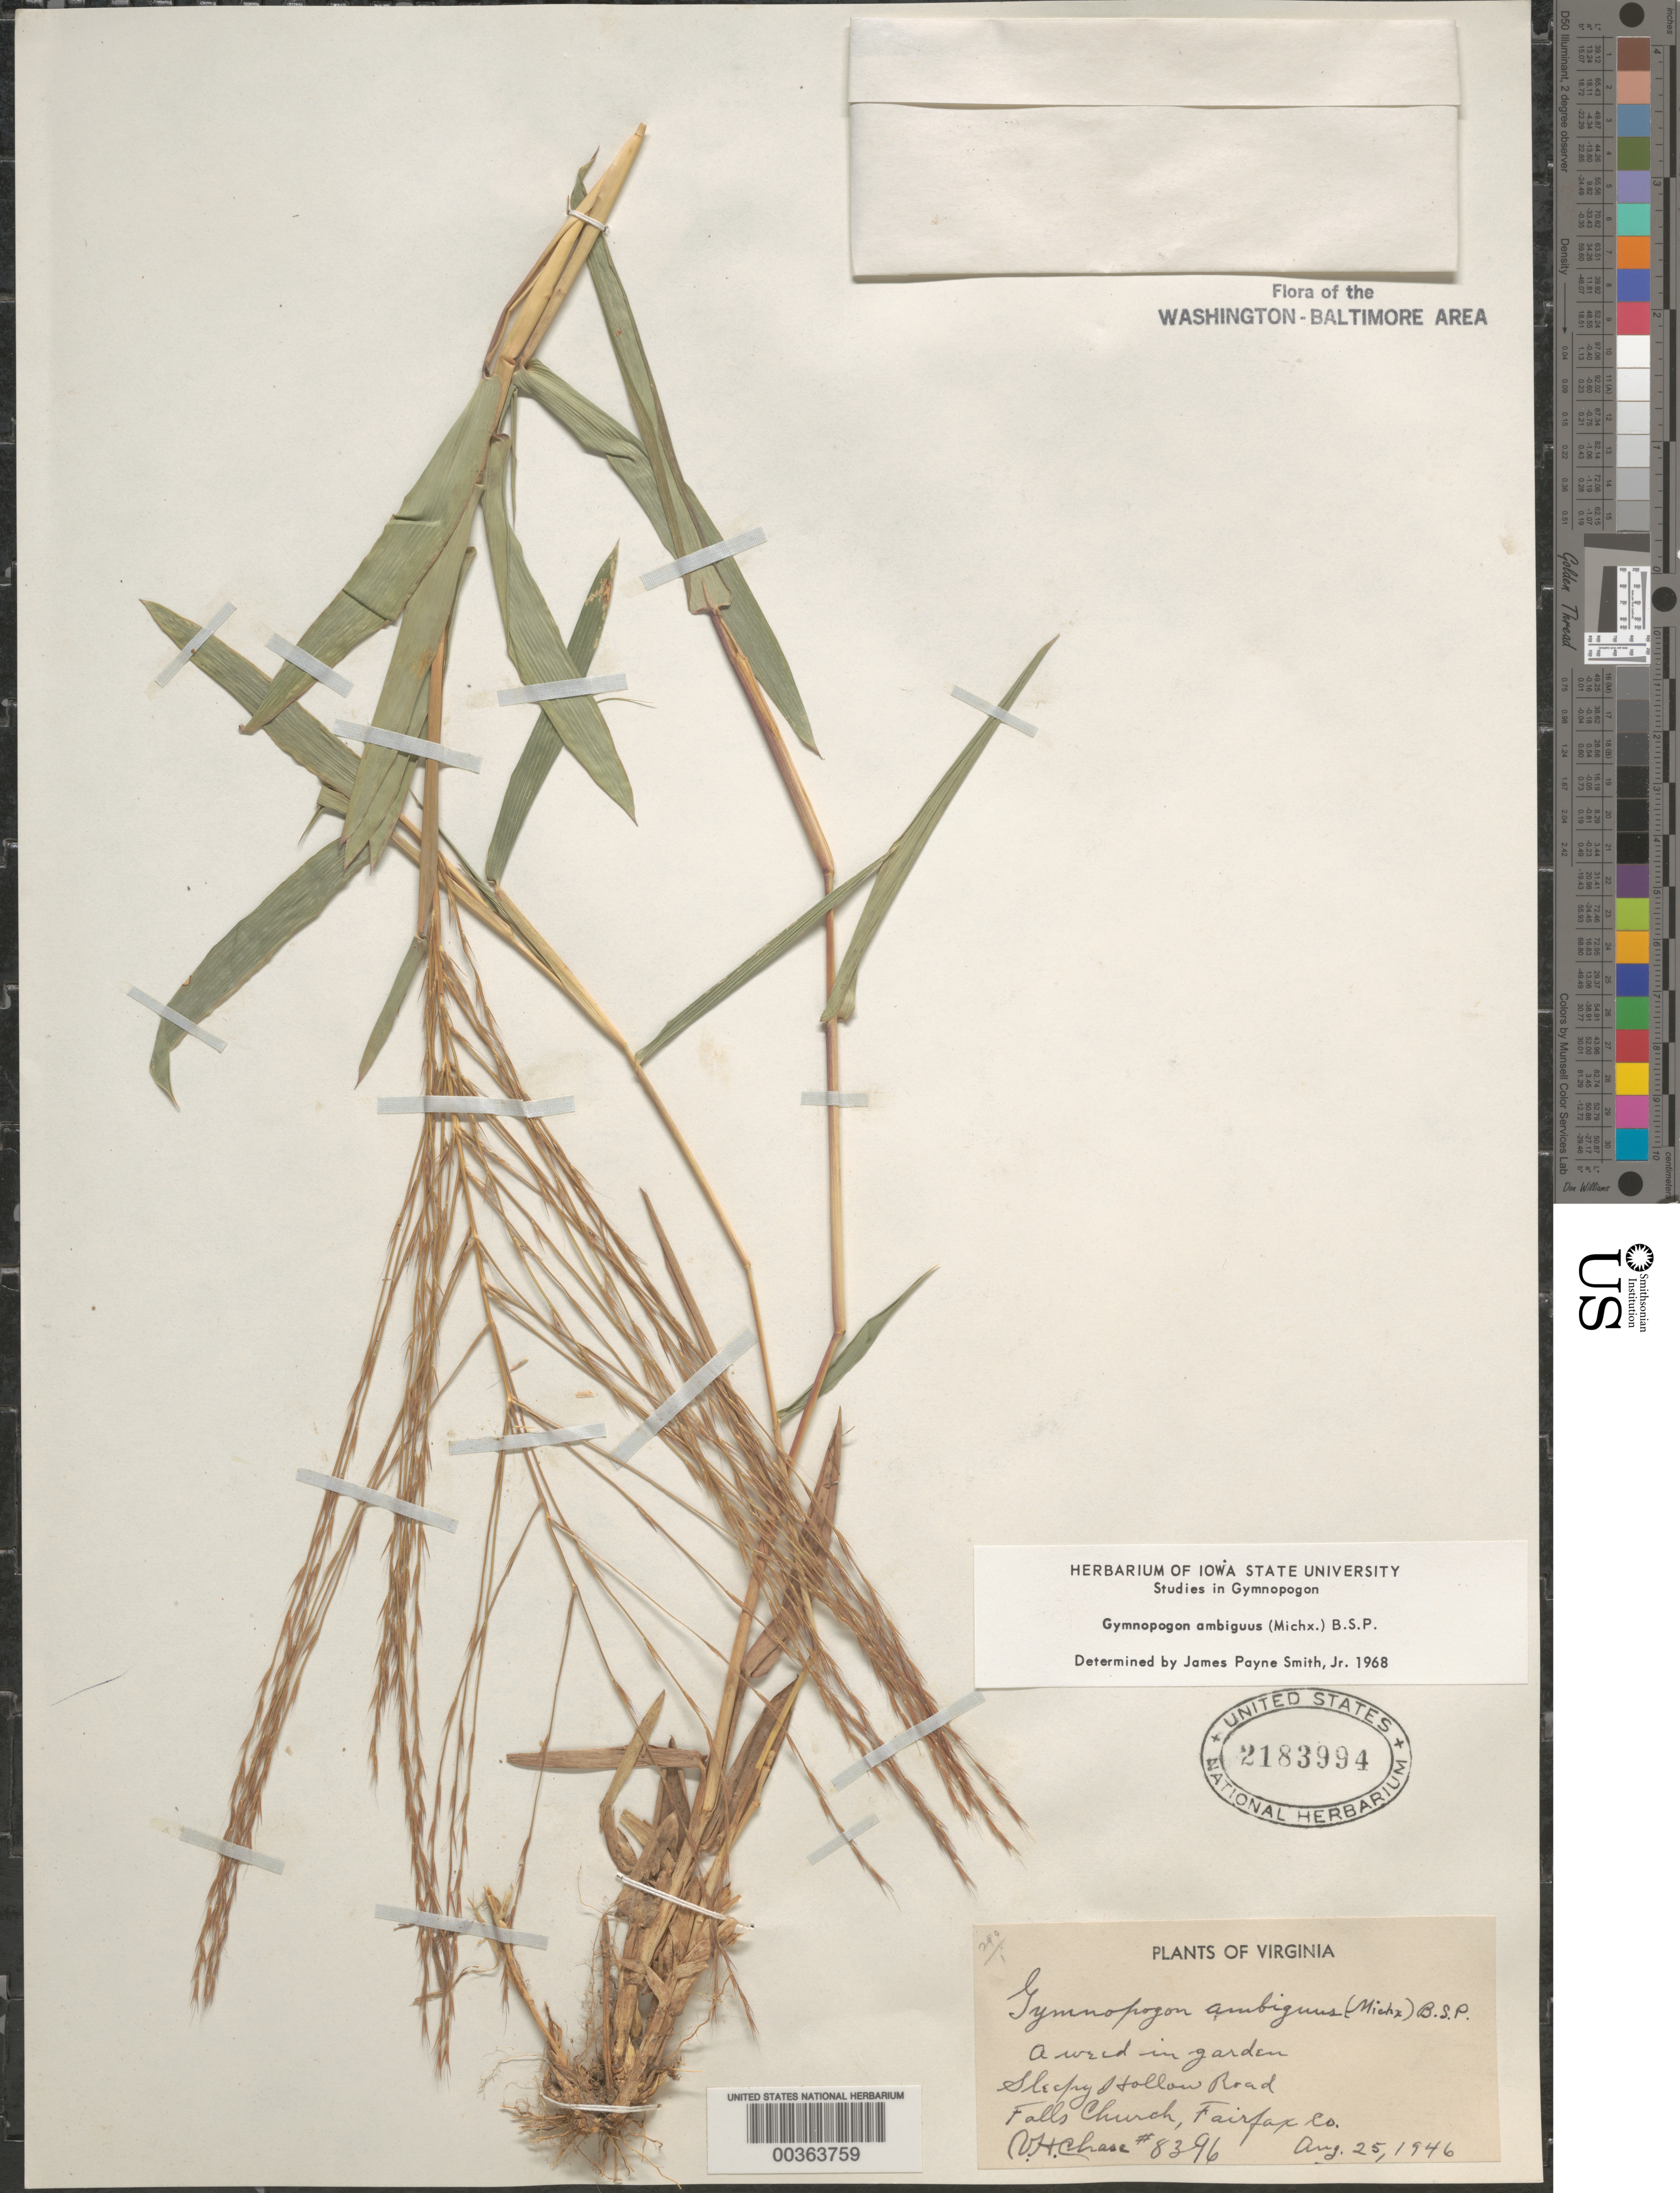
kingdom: Plantae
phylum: Tracheophyta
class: Liliopsida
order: Poales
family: Poaceae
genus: Gymnopogon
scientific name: Gymnopogon ambiguus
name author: (Michx.) Britton, Stearns & Poggenb.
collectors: V. H. Chase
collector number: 8396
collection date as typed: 25 Aug 1946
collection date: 1946-08-25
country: United States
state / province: Virginia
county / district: Fairfax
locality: Falls Church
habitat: In garden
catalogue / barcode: US 2183994